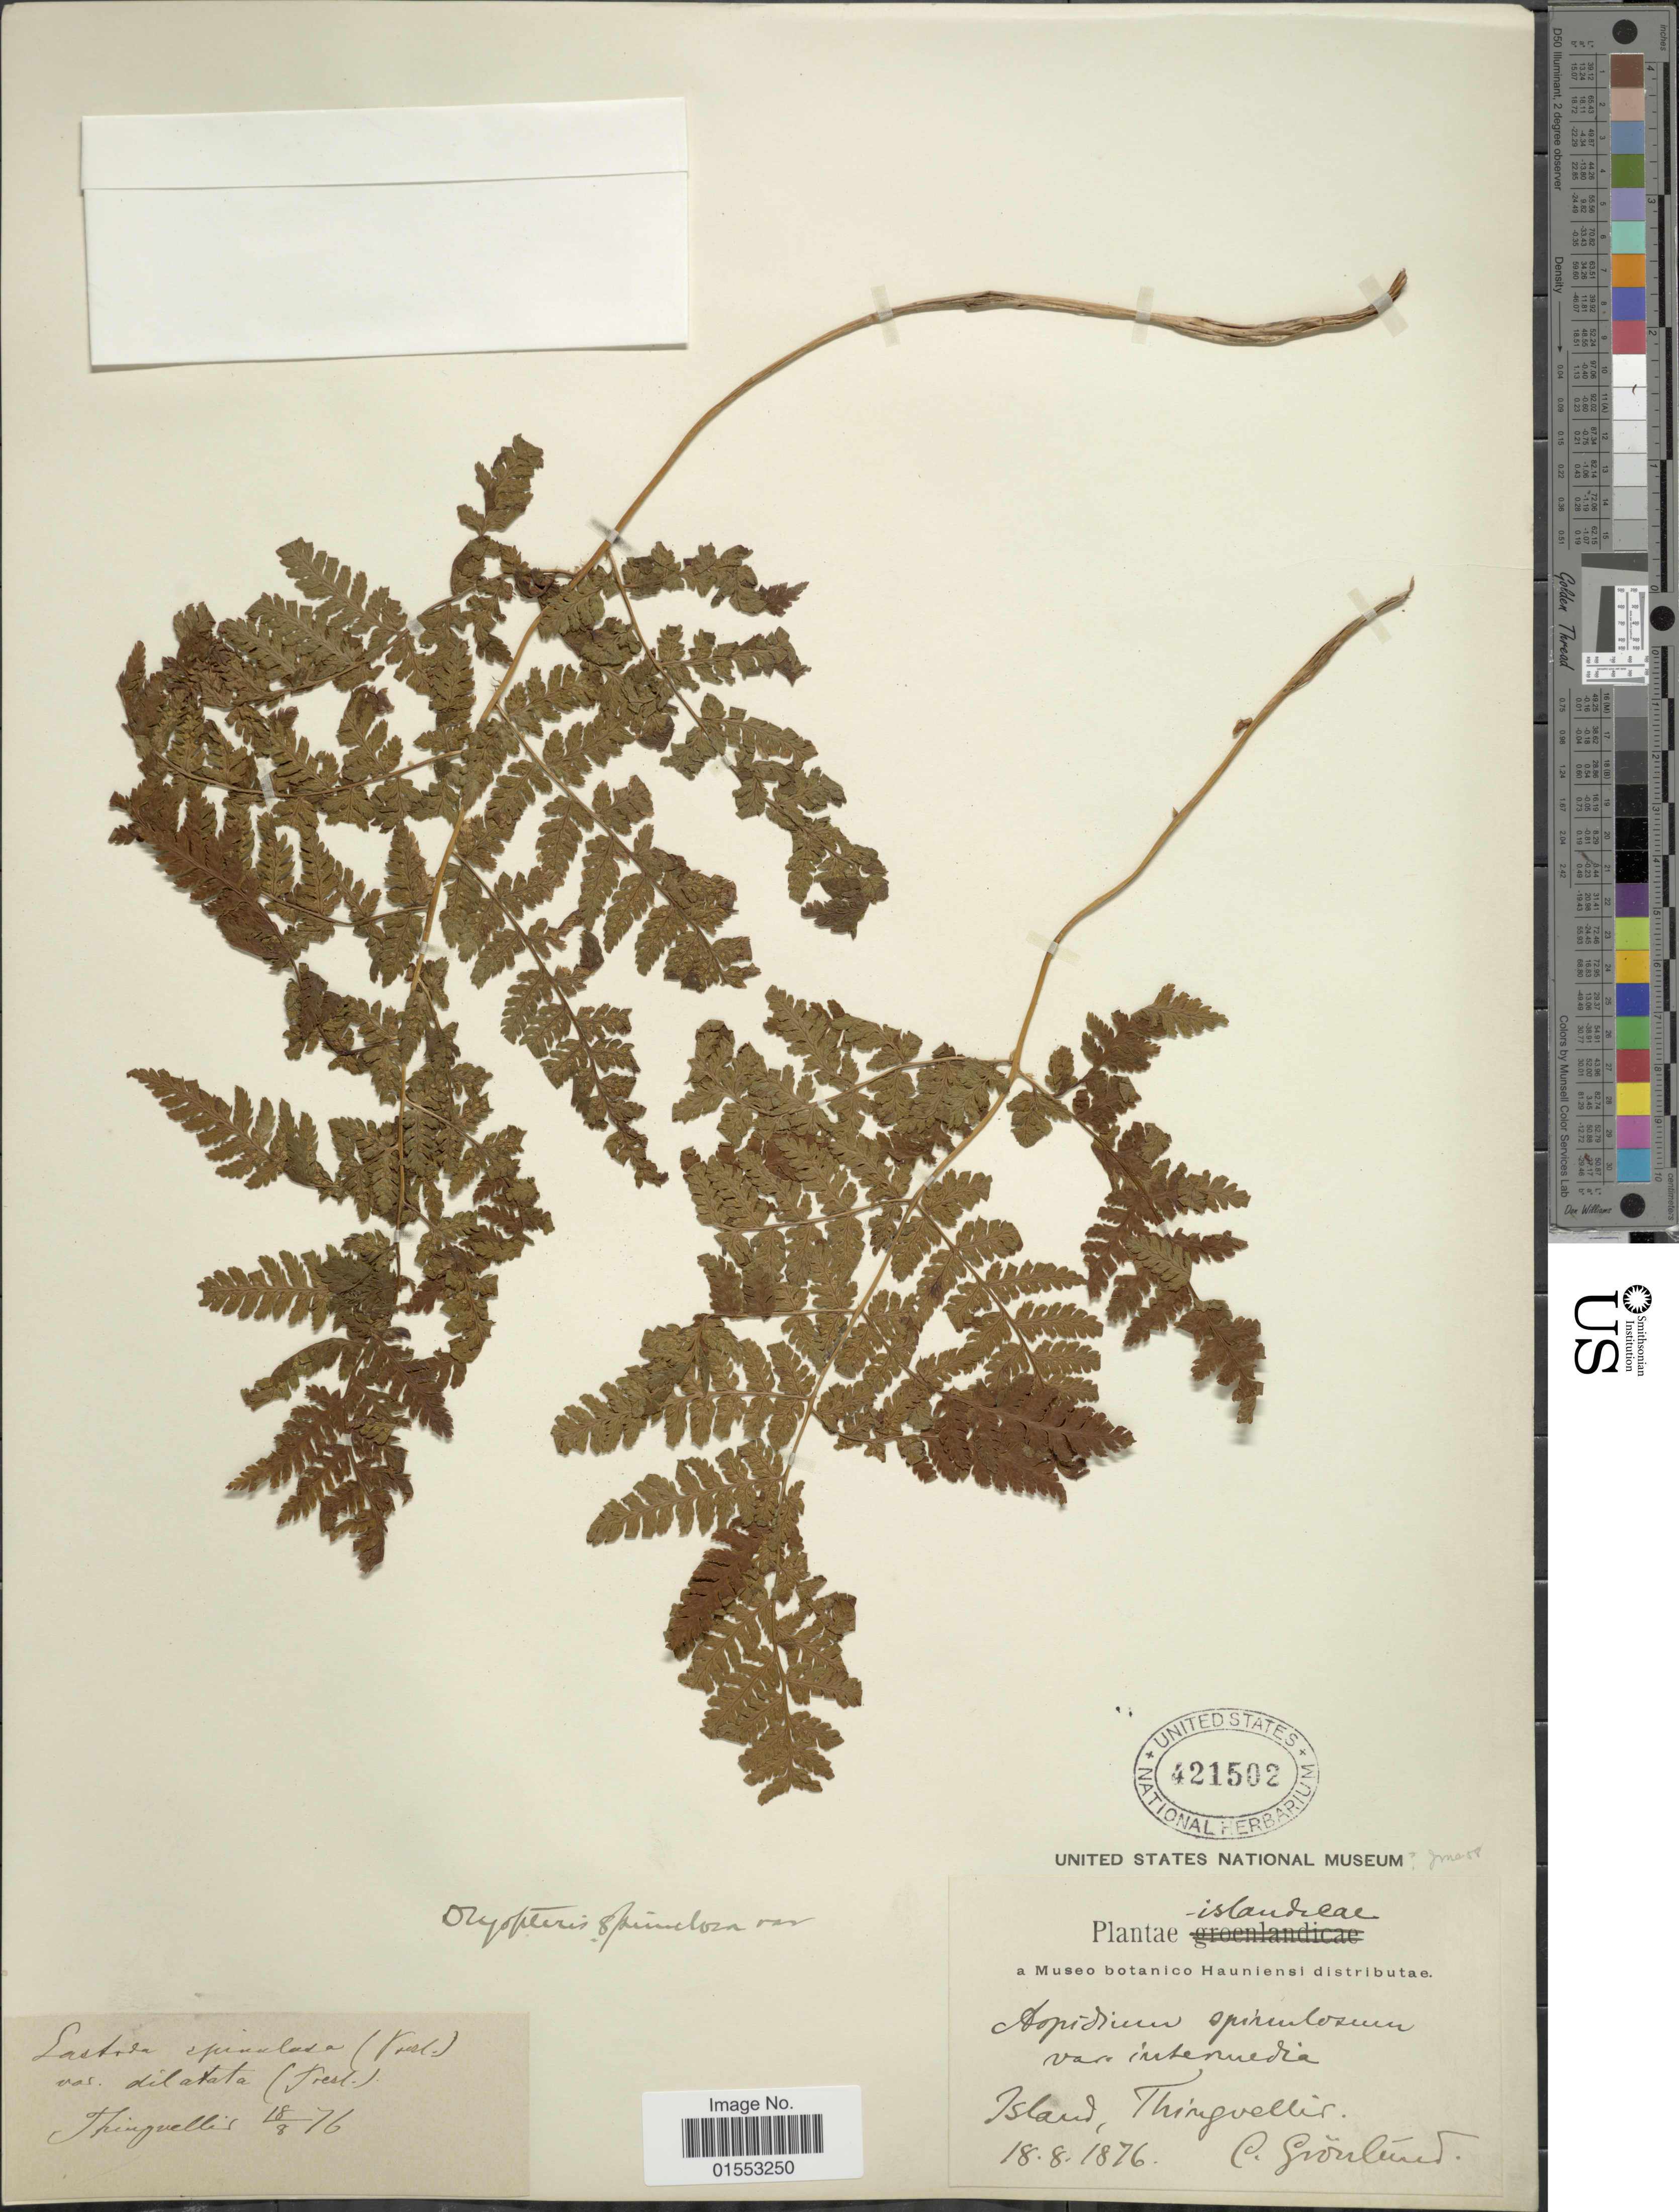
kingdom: Plantae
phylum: Tracheophyta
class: Polypodiopsida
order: Polypodiales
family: Dryopteridaceae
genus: Dryopteris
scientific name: Dryopteris dilatata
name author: (Hoffm.) A. Gray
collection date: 1876-08-18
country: Iceland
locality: Thingvellir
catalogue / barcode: US 421502